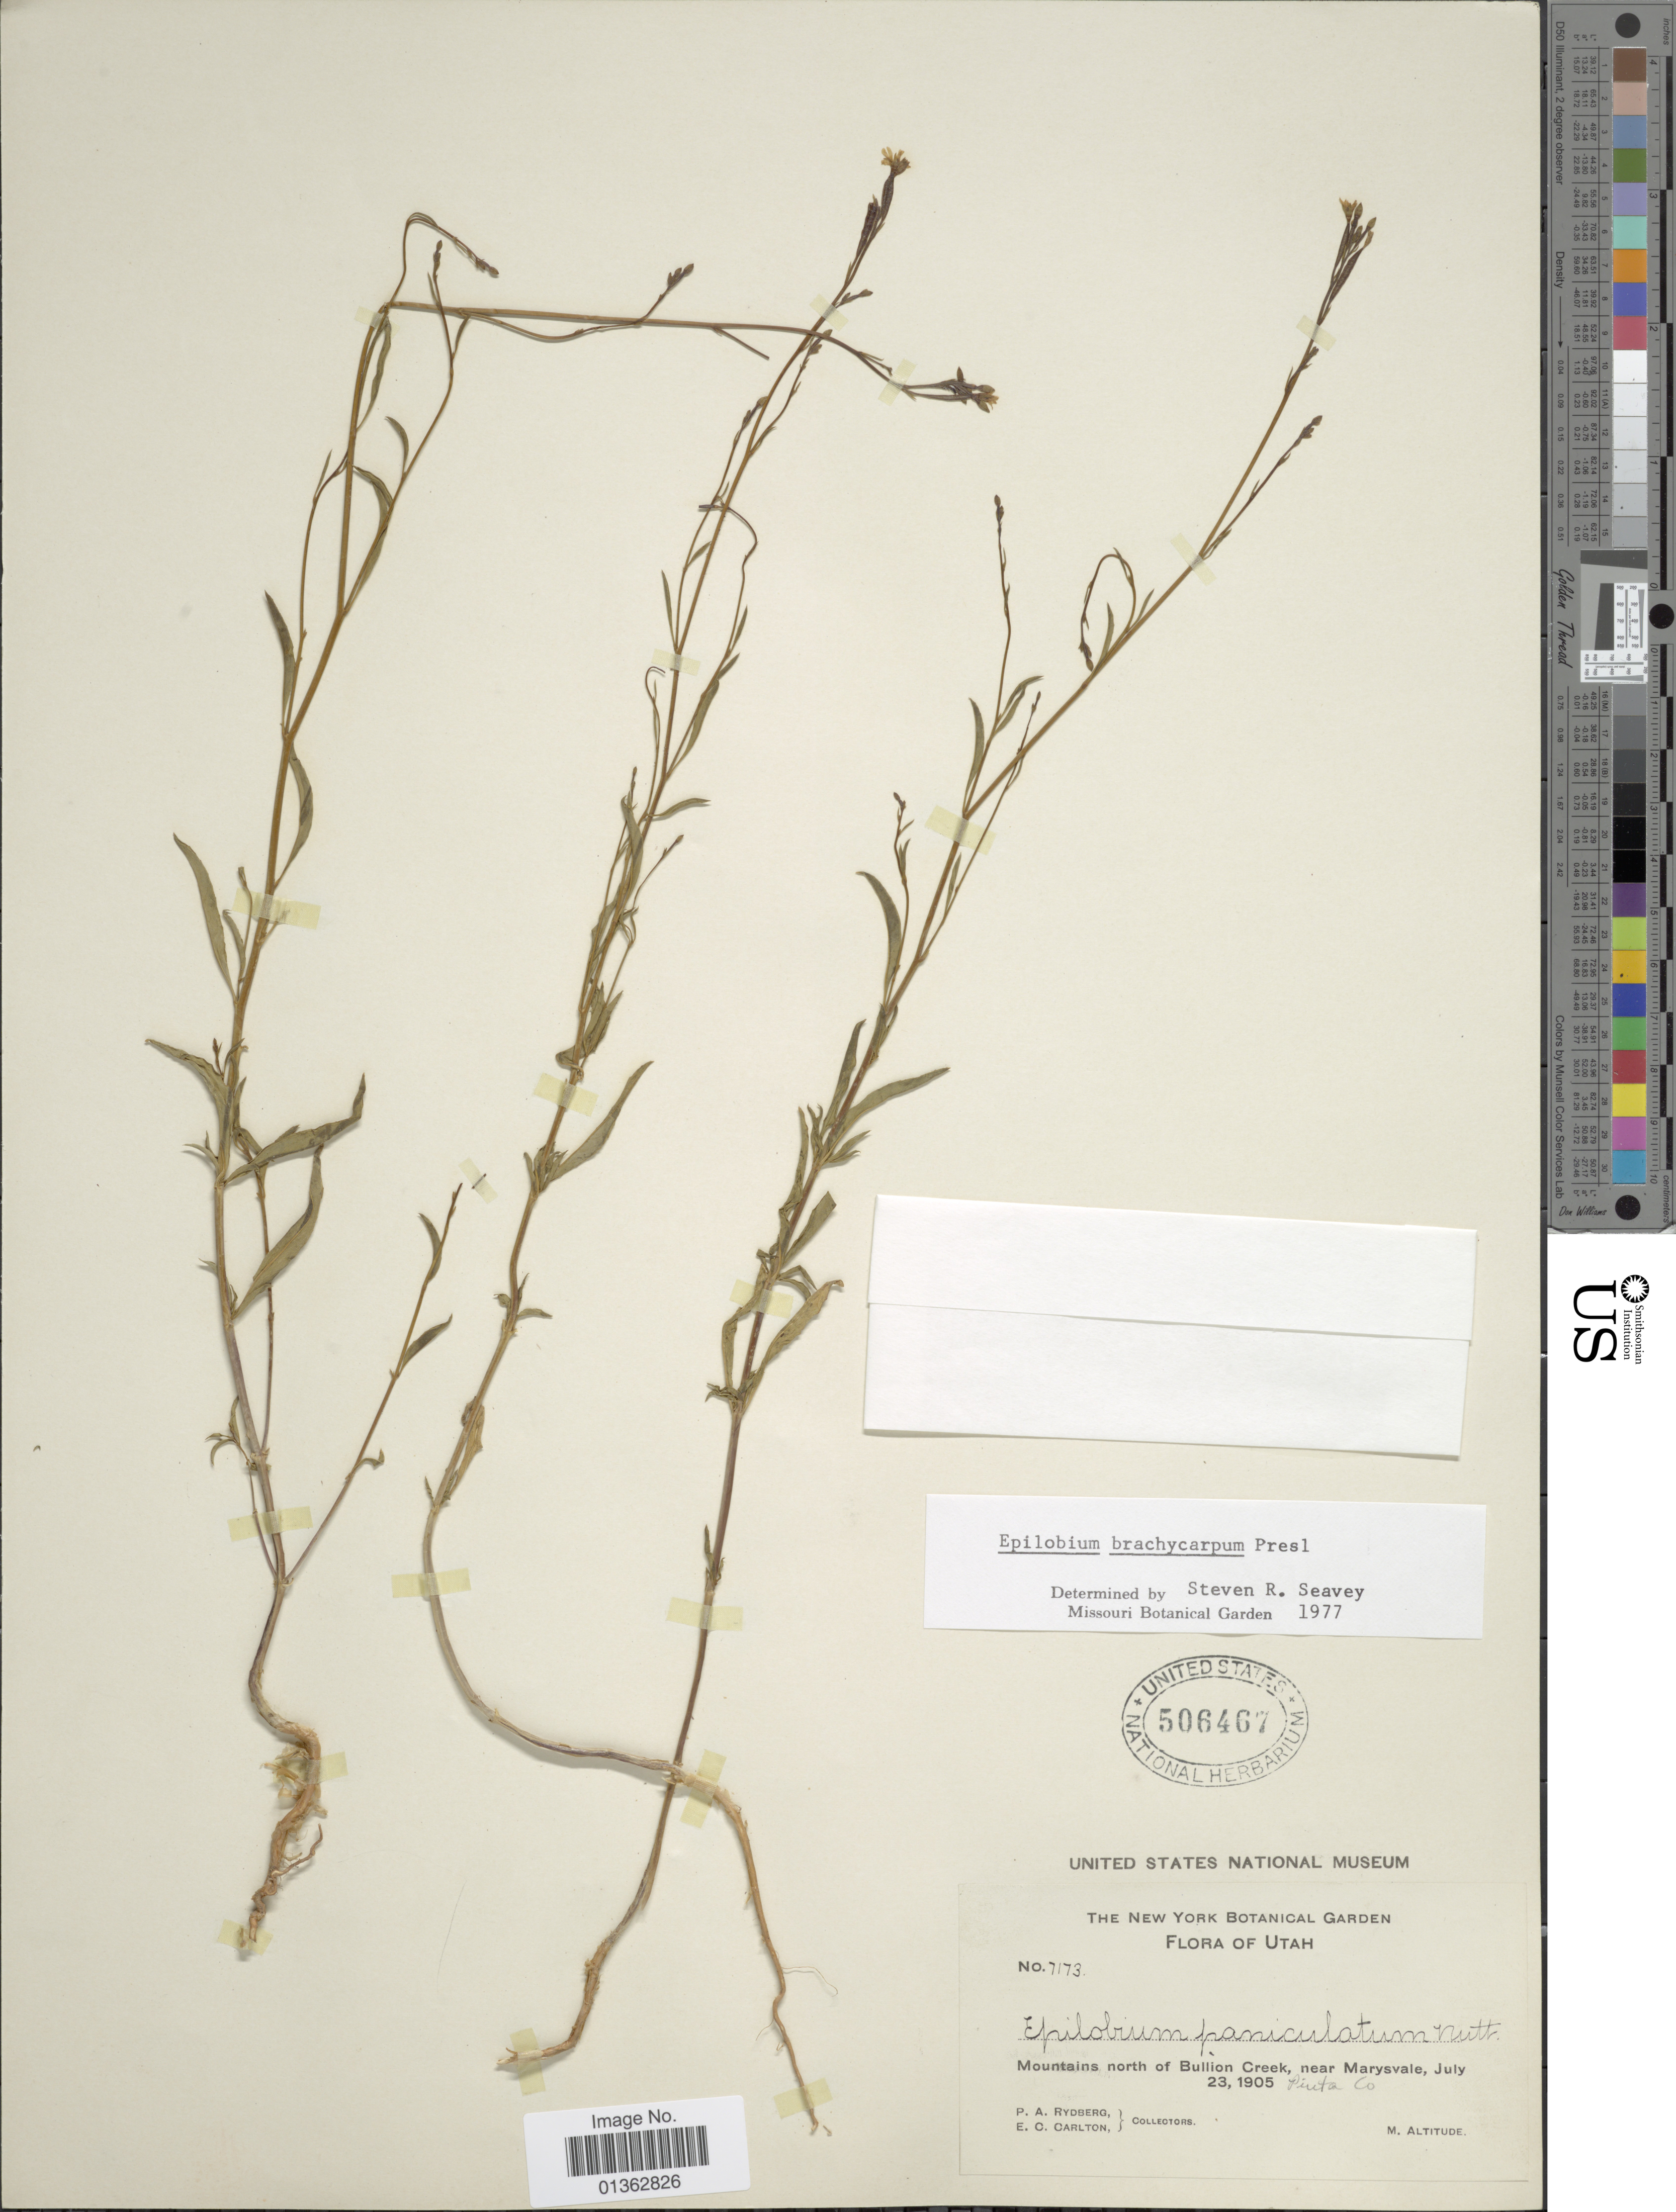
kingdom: Plantae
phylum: Tracheophyta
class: Magnoliopsida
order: Myrtales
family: Onagraceae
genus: Epilobium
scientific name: Epilobium brachycarpum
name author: C. Presl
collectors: P. A. Rydberg & E. Carlton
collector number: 7173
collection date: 1905-07-23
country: United States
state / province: Utah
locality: Mountains north of Bullion Creek, near Marysvale, Piuta Co.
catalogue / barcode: US 506467